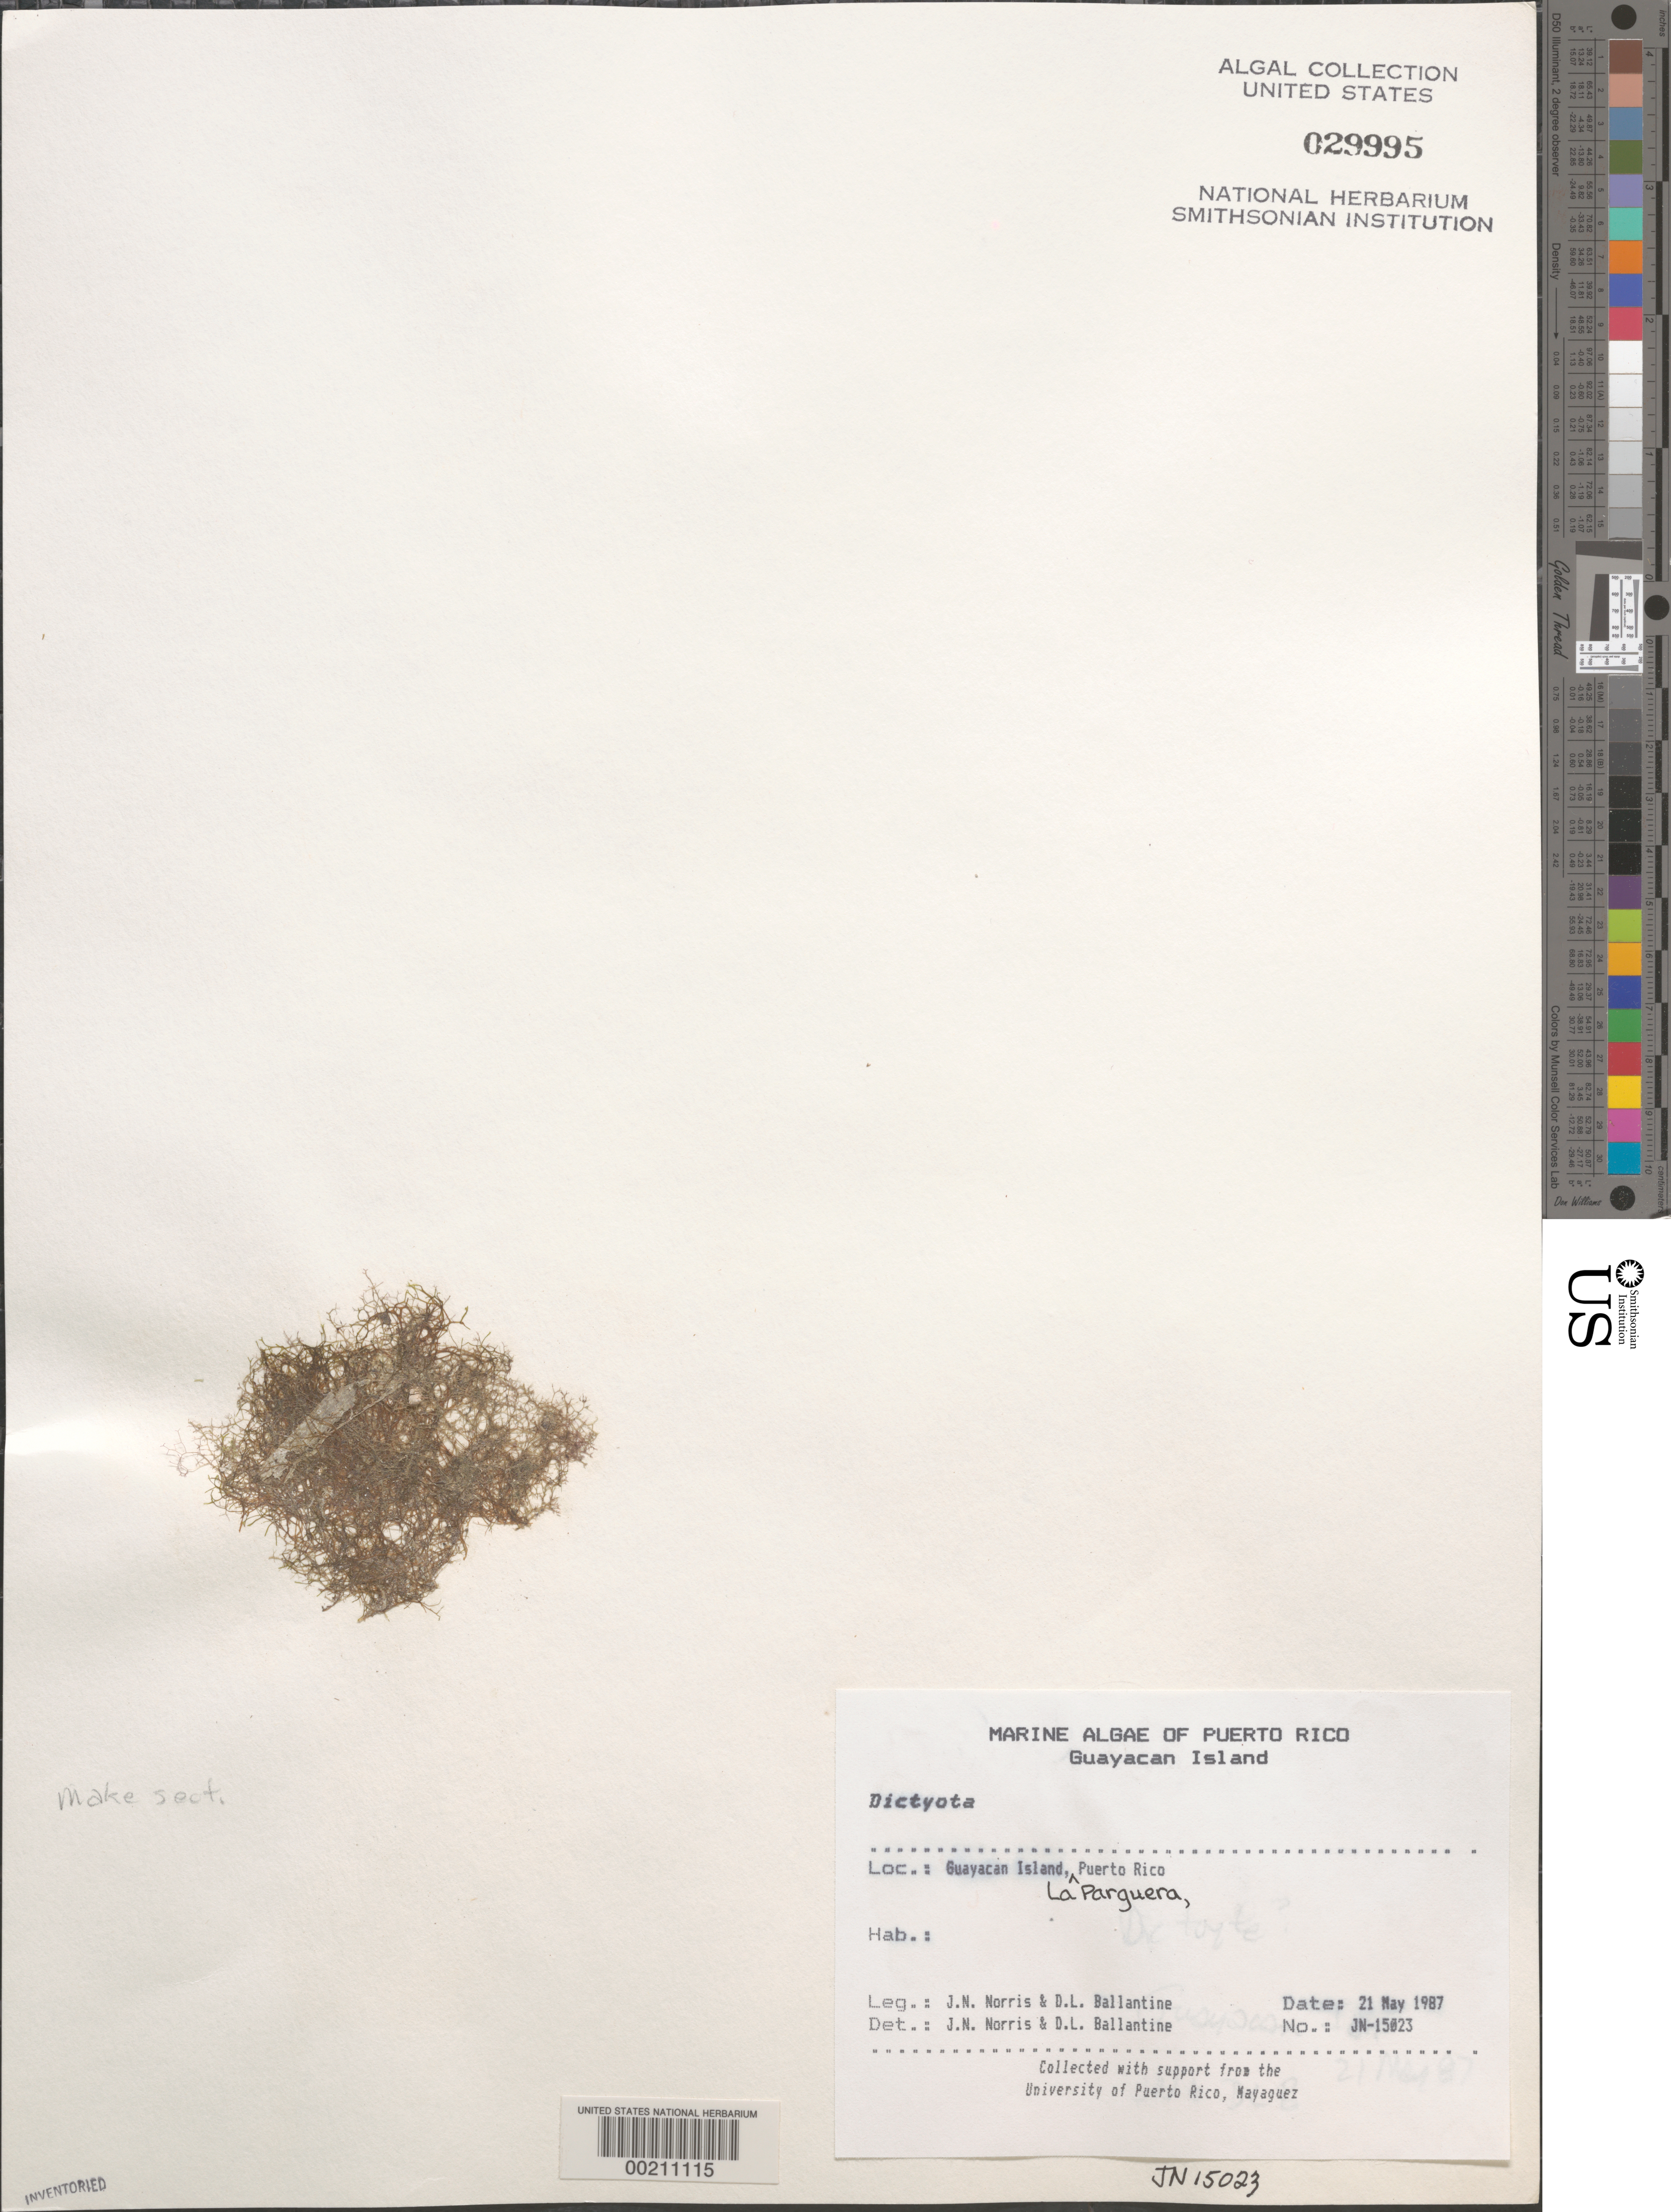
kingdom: Chromista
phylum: Ochrophyta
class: Phaeophyceae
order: Dictyotales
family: Dictyotaceae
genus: Dictyota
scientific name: Dictyota sp.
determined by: Norris, J. N.; Ballantine, D. L.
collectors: J. N. Norris & D.L. Ballantine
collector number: JN-15023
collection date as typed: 21 May 1987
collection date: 1987-05-21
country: Puerto Rico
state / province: Lajas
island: Guayacan Island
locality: La Parguera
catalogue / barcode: US 29995